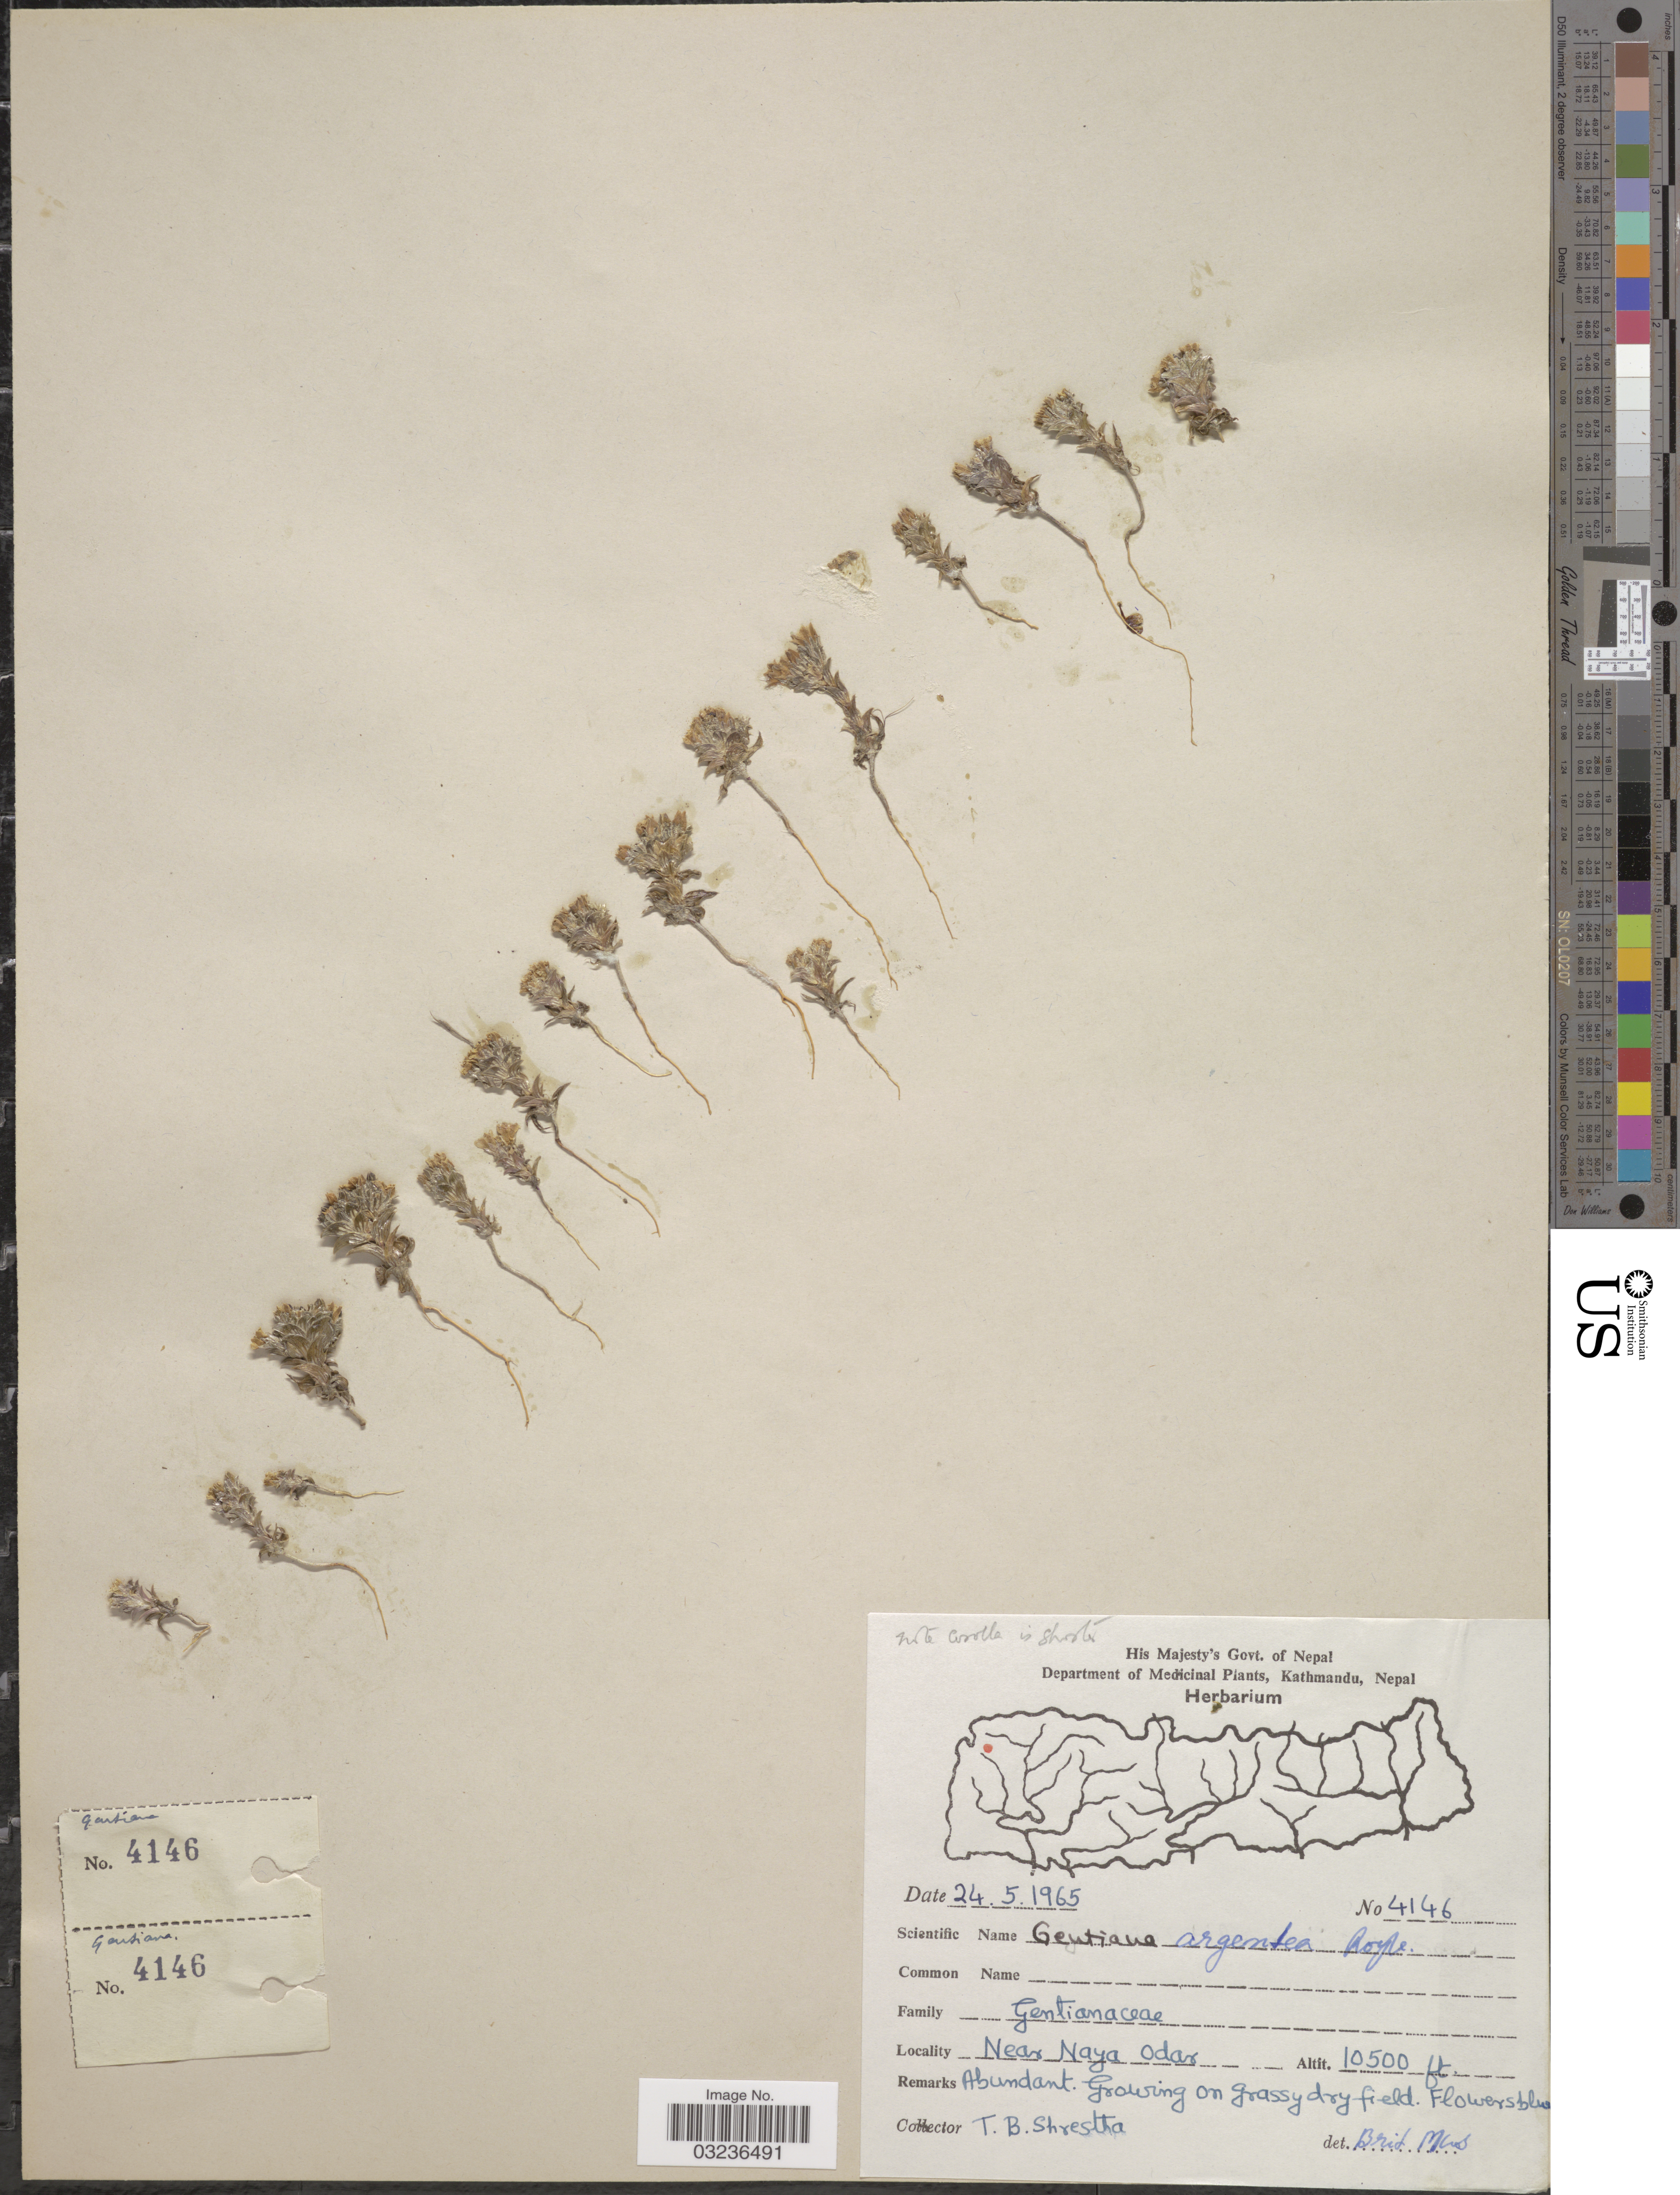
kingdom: Plantae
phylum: Tracheophyta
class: Magnoliopsida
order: Gentianales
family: Gentianaceae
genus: Gentiana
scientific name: Gentiana argentea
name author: (D. Don) Griseb.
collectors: T. B. Shrestha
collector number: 4146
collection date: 1965-05-24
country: Nepal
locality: Near Naya Odar.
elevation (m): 3200